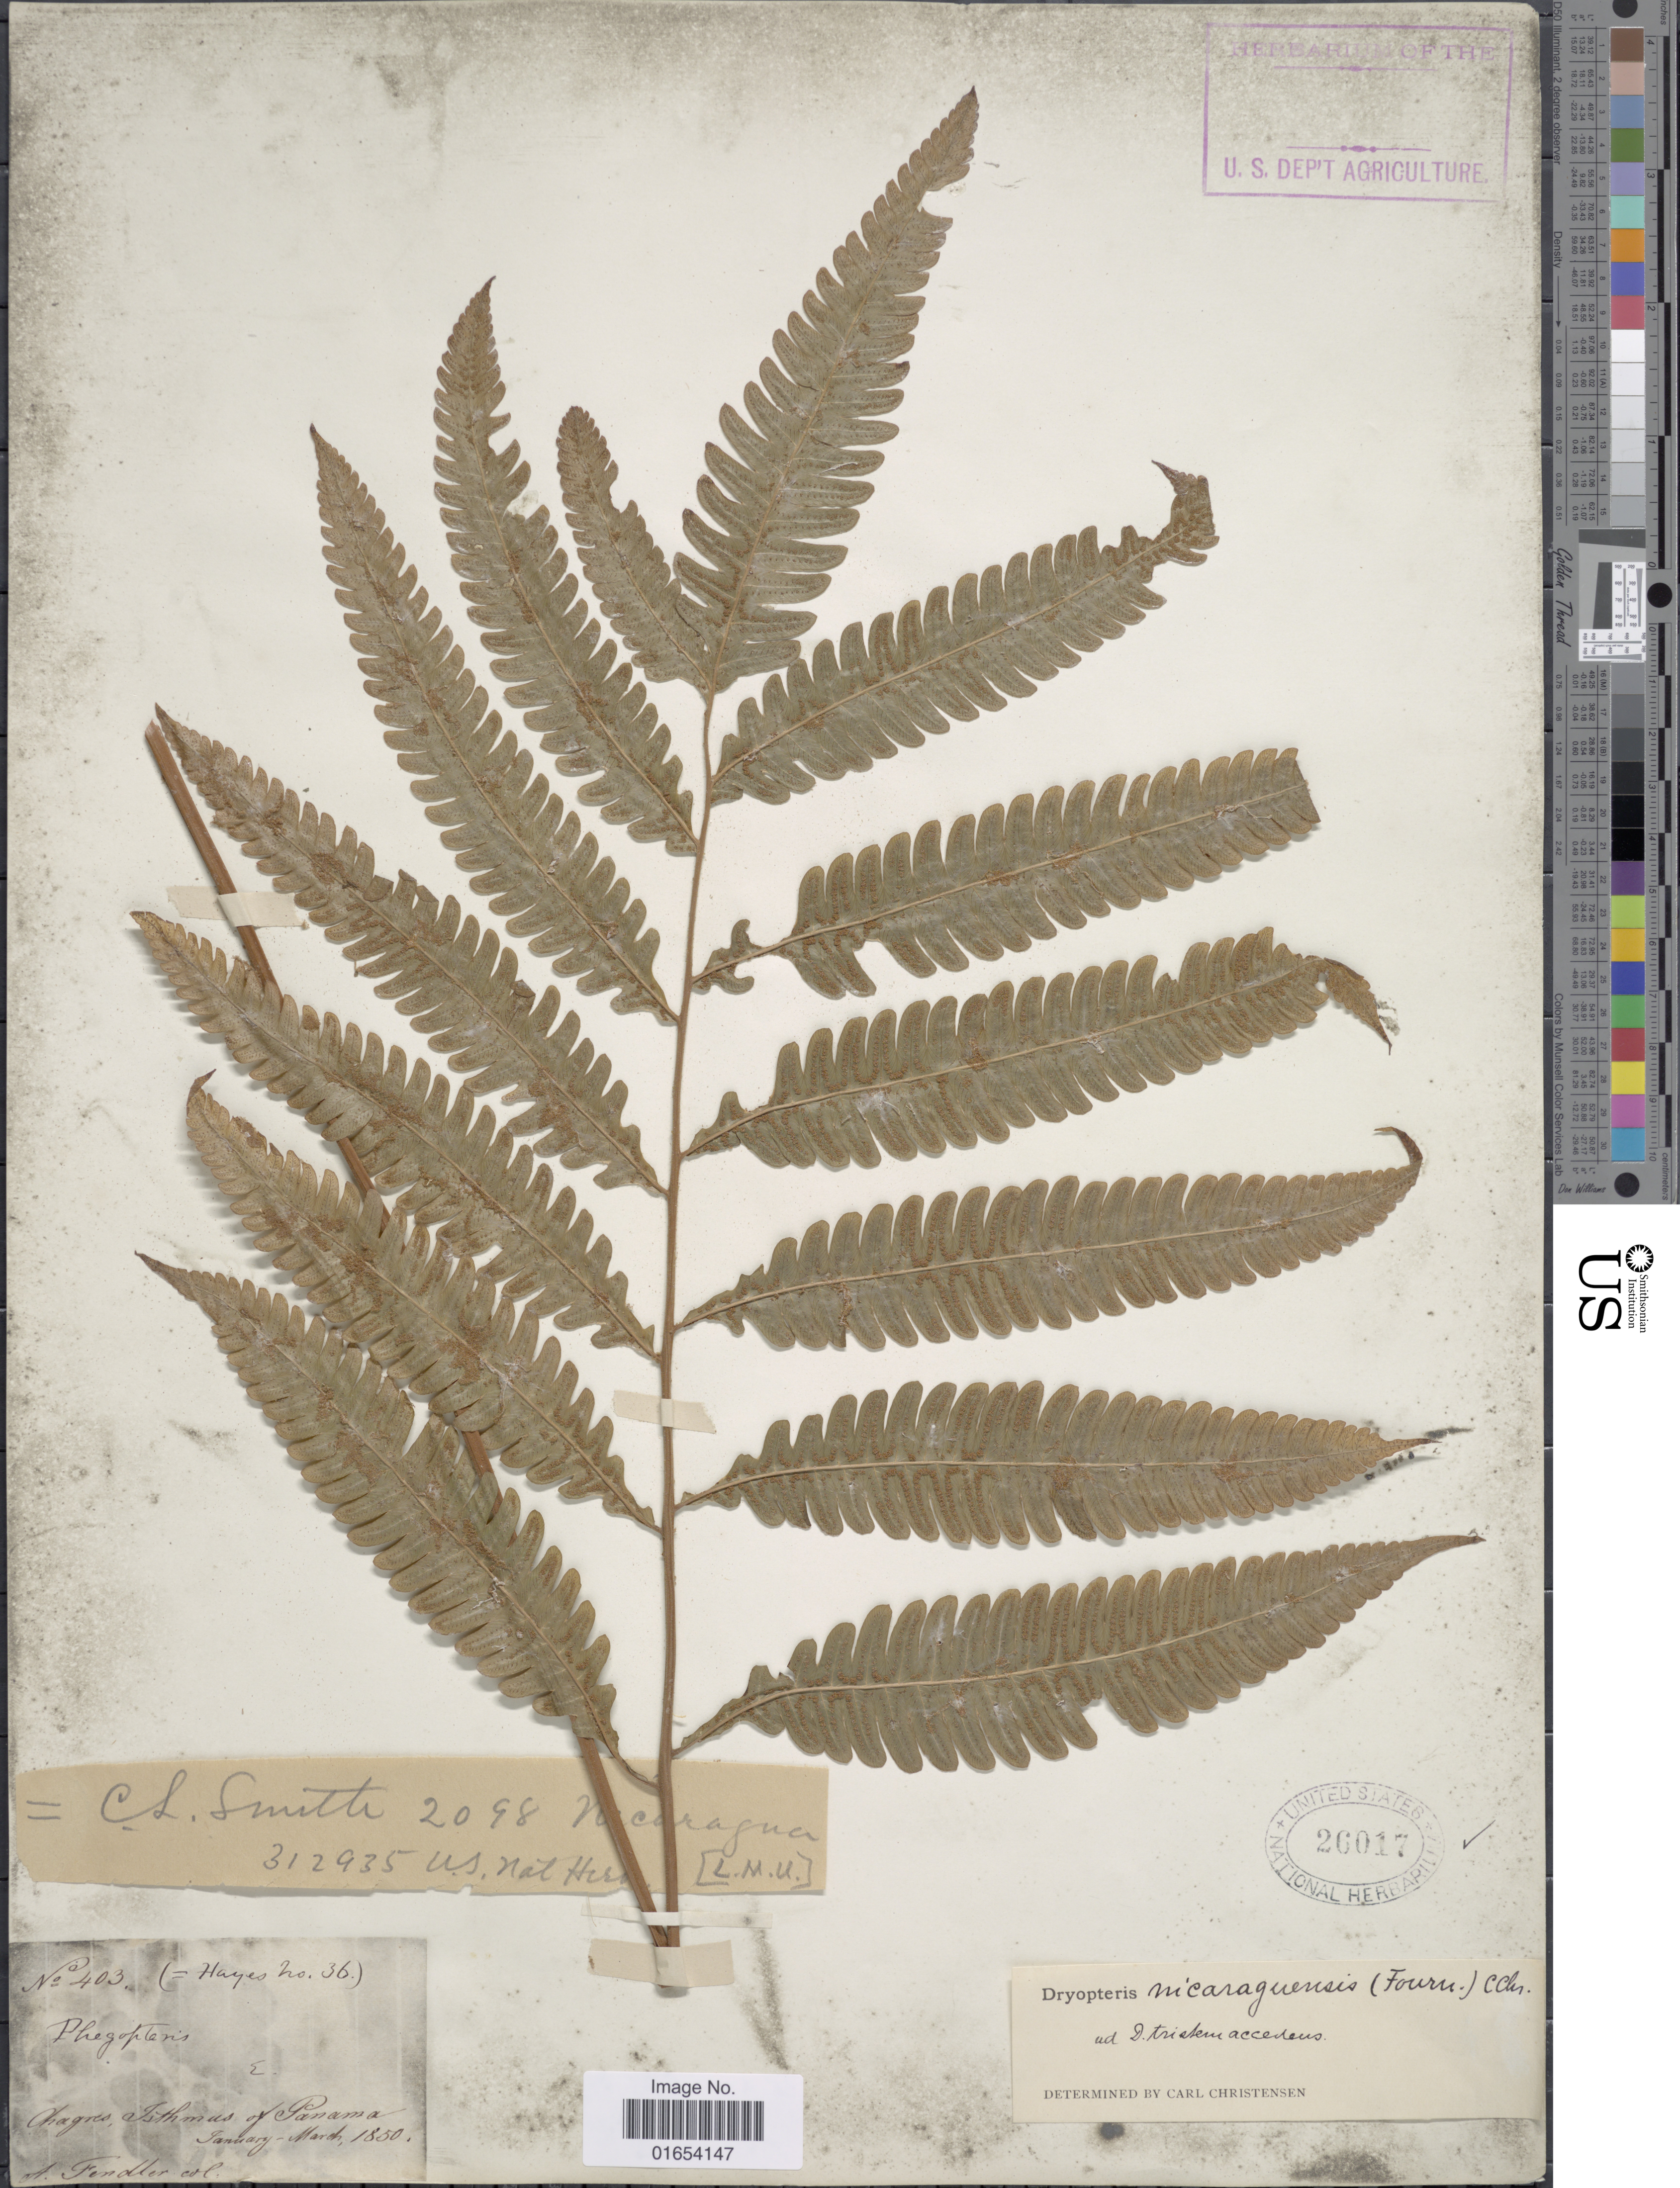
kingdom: Plantae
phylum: Tracheophyta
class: Polypodiopsida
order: Polypodiales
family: Thelypteridaceae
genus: Goniopteris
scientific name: Goniopteris nicaraguensis (C. Chr.) comb. nov., ined 2015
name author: (C. Chr.)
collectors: A. Fendler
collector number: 403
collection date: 1850-01/1850-03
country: Panama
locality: Chagres, Isthmus of Panama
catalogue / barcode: US 26017